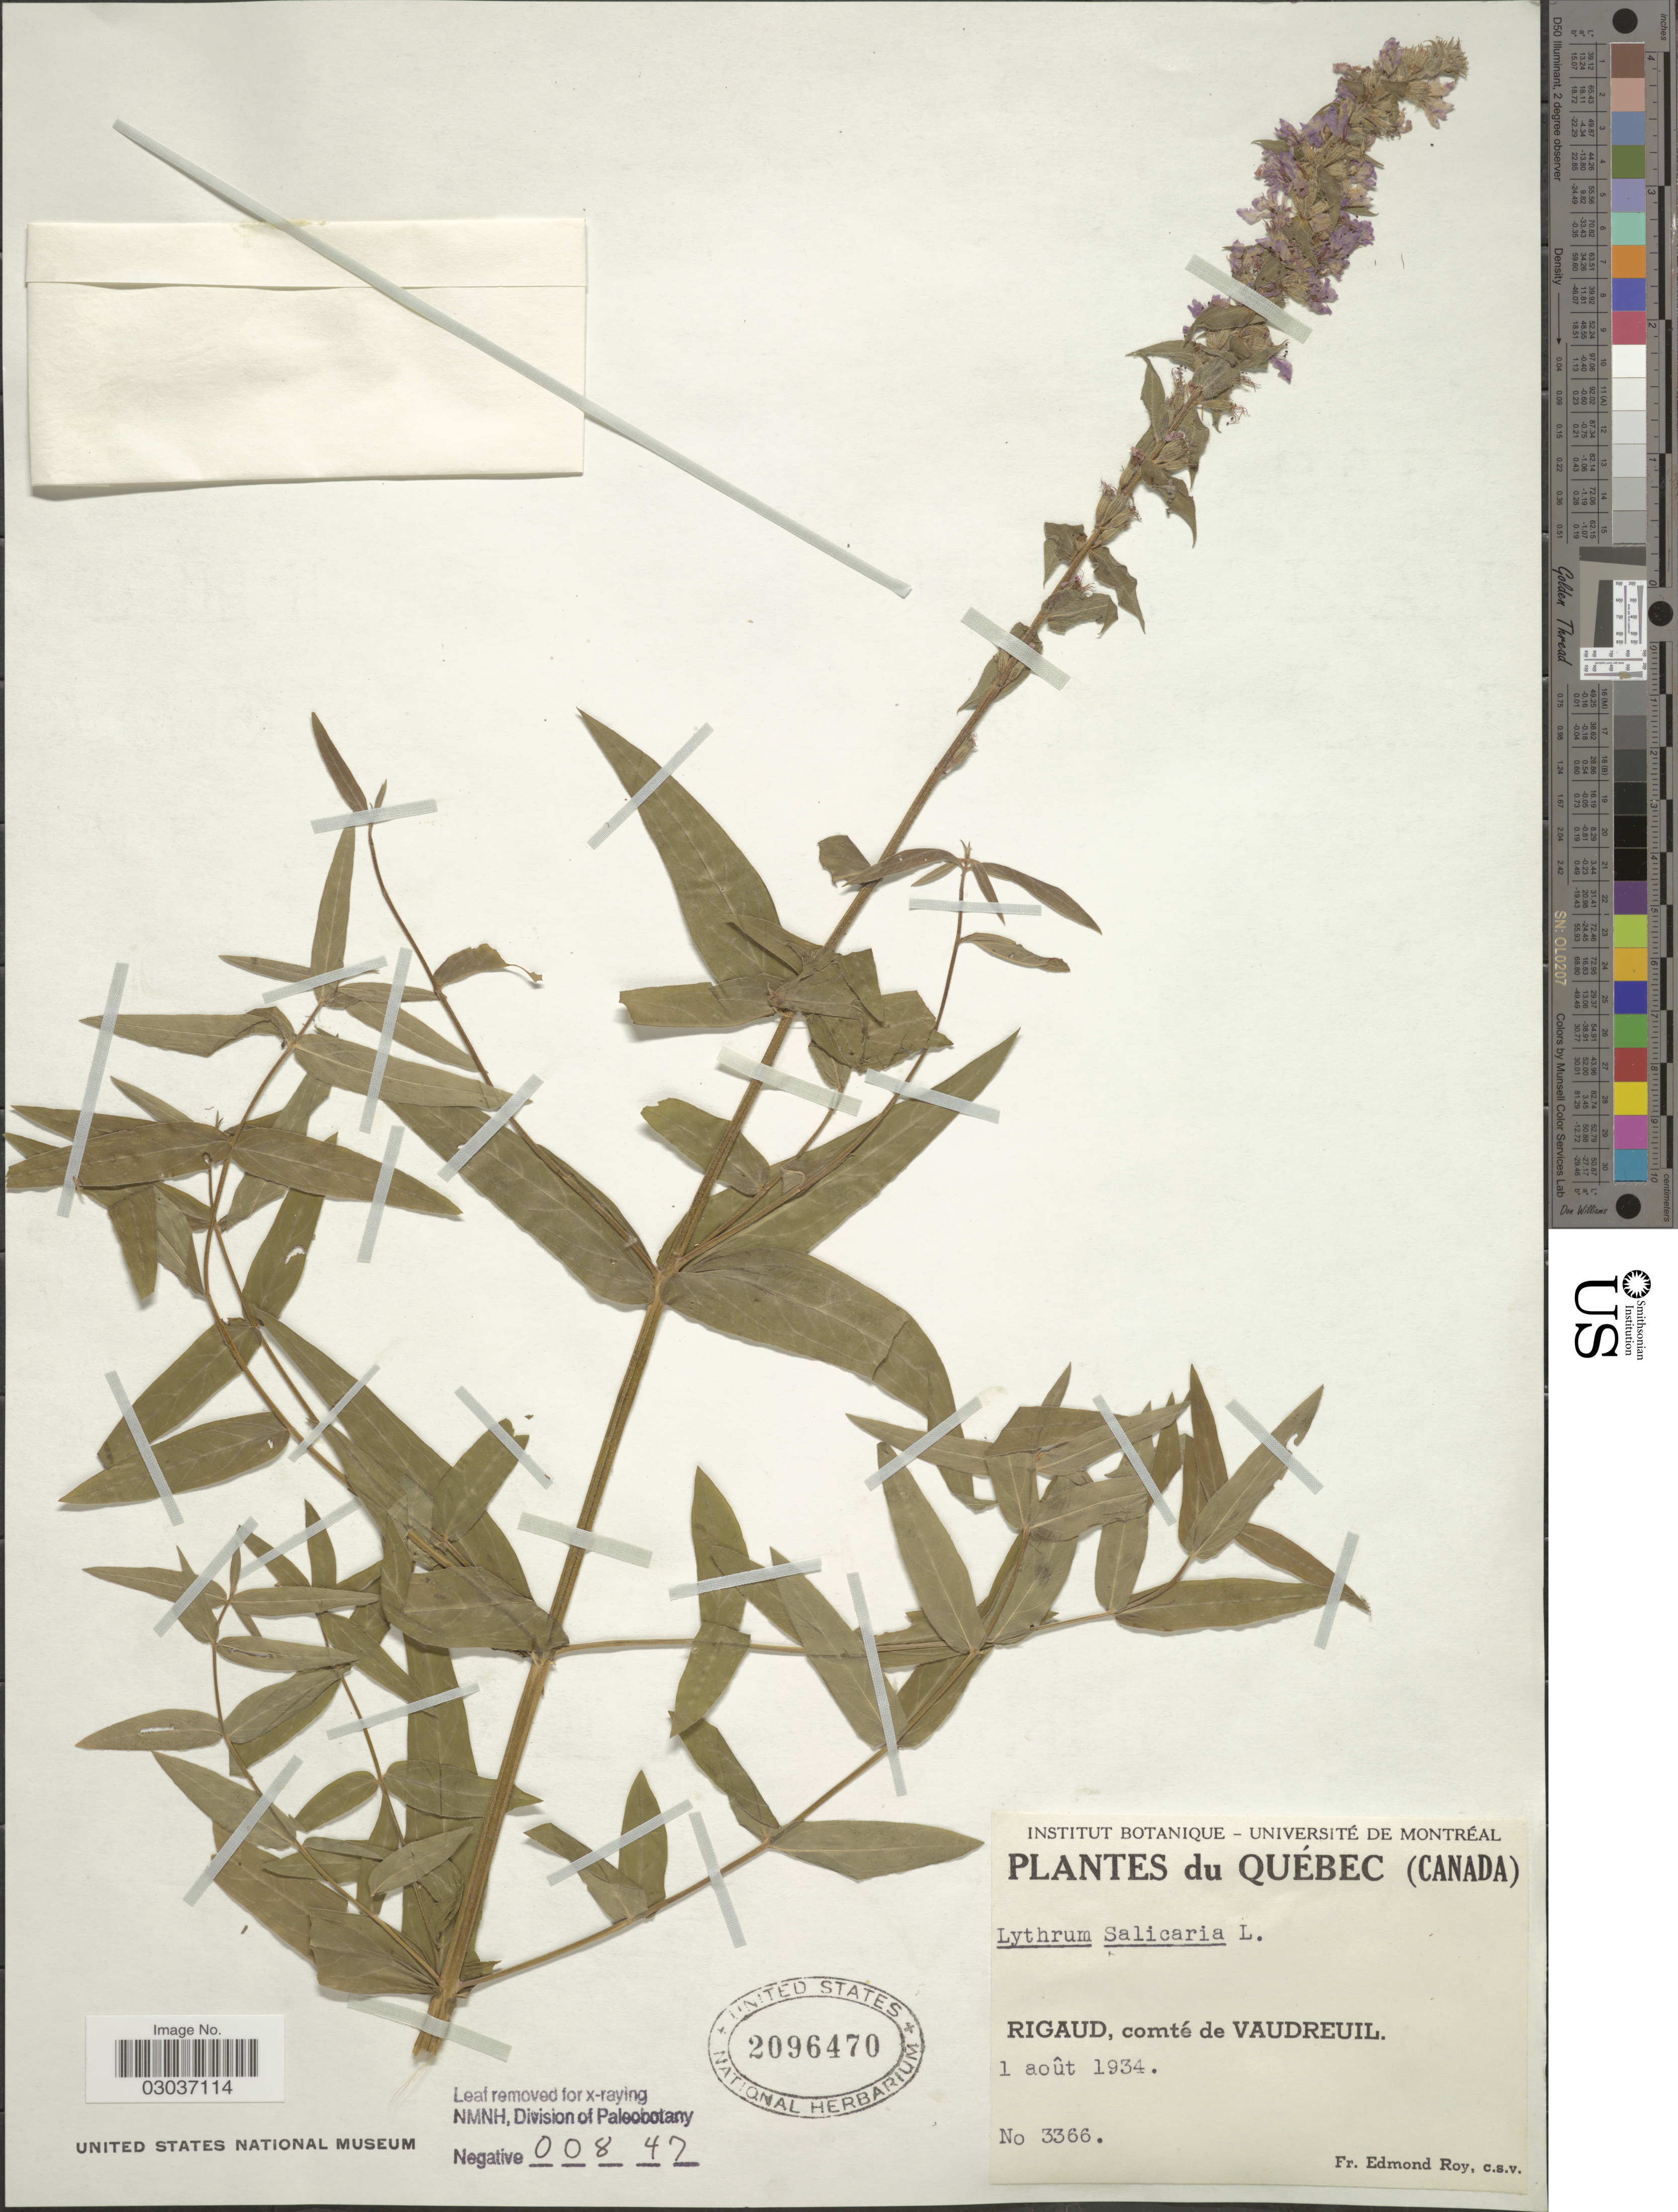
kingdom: Plantae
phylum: Tracheophyta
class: Magnoliopsida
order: Myrtales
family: Lythraceae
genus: Lythrum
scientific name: Lythrum salicaria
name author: L.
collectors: E. Roy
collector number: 3366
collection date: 1934-08-01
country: Canada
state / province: Quebec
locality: Rigaud, comté de Vaudreuil.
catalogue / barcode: US 2096470